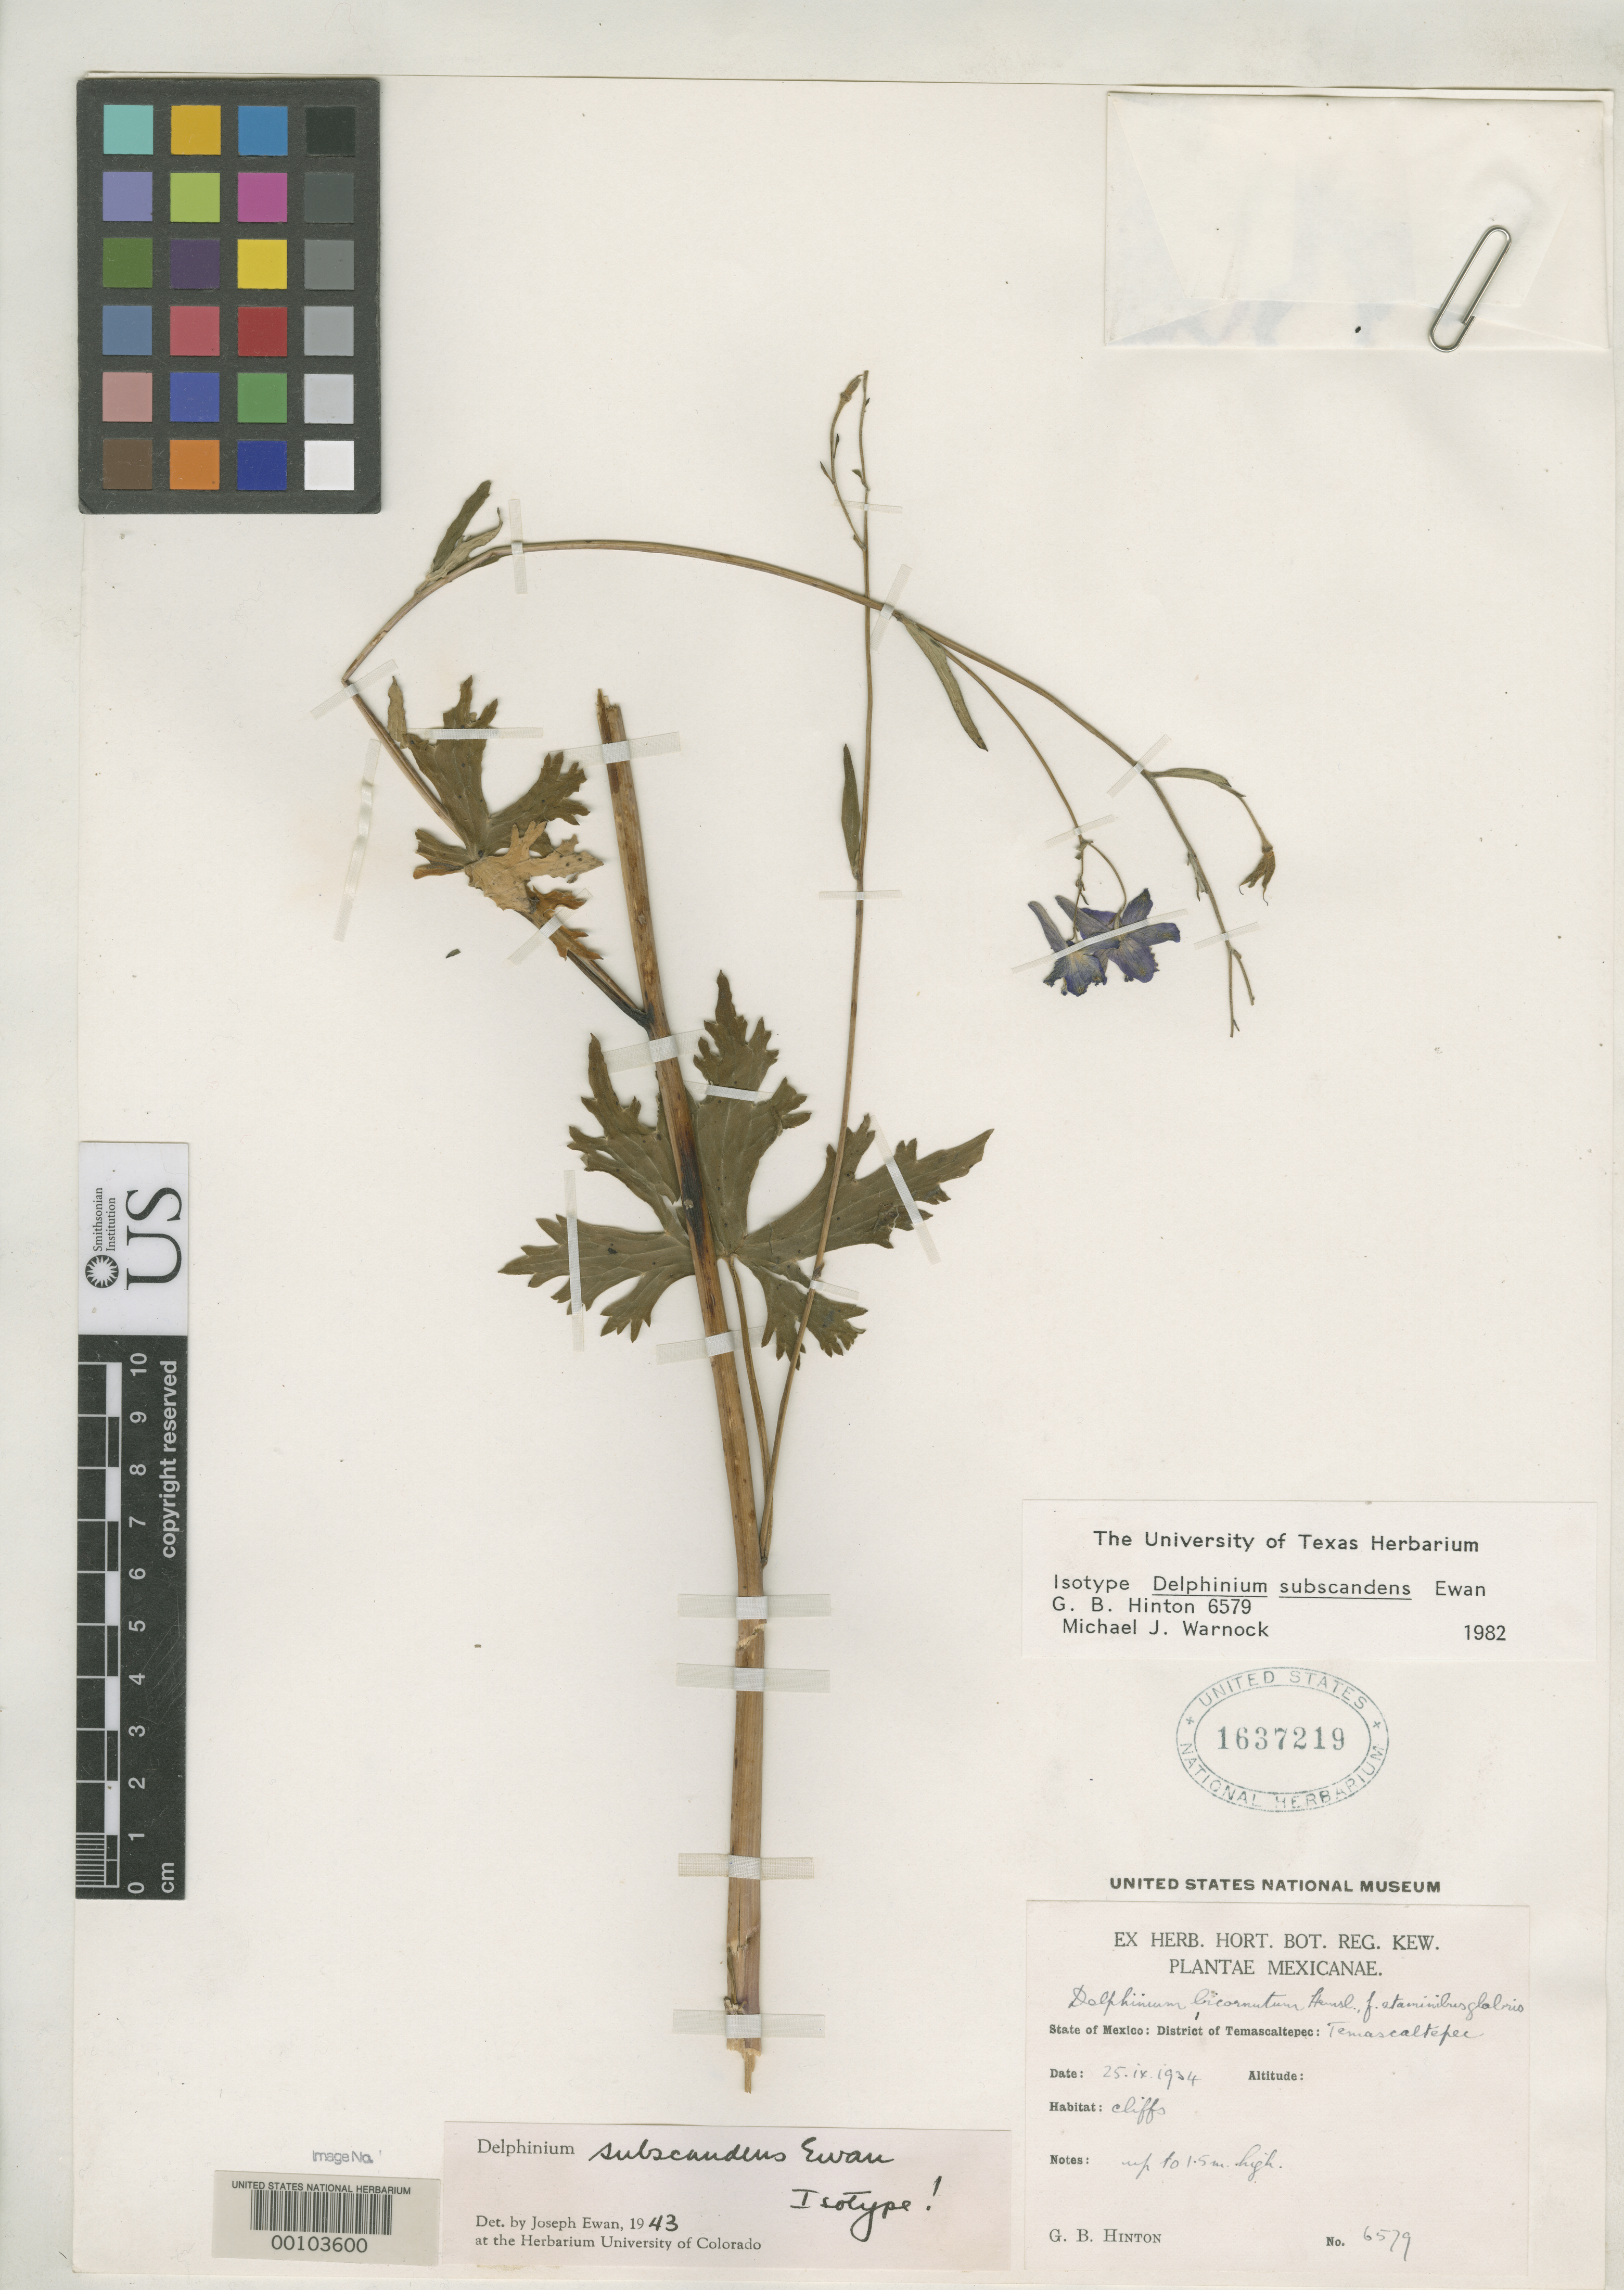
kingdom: Plantae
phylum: Tracheophyta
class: Magnoliopsida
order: Ranunculales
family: Ranunculaceae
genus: Delphinium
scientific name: Delphinium subscandens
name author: Ewan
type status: Isotype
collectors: G. B. Hinton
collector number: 6579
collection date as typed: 25 Sep 1934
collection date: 1934-09-25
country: Mexico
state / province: México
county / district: Temascaltepec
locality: Temascaltepec.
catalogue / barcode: US 1637219